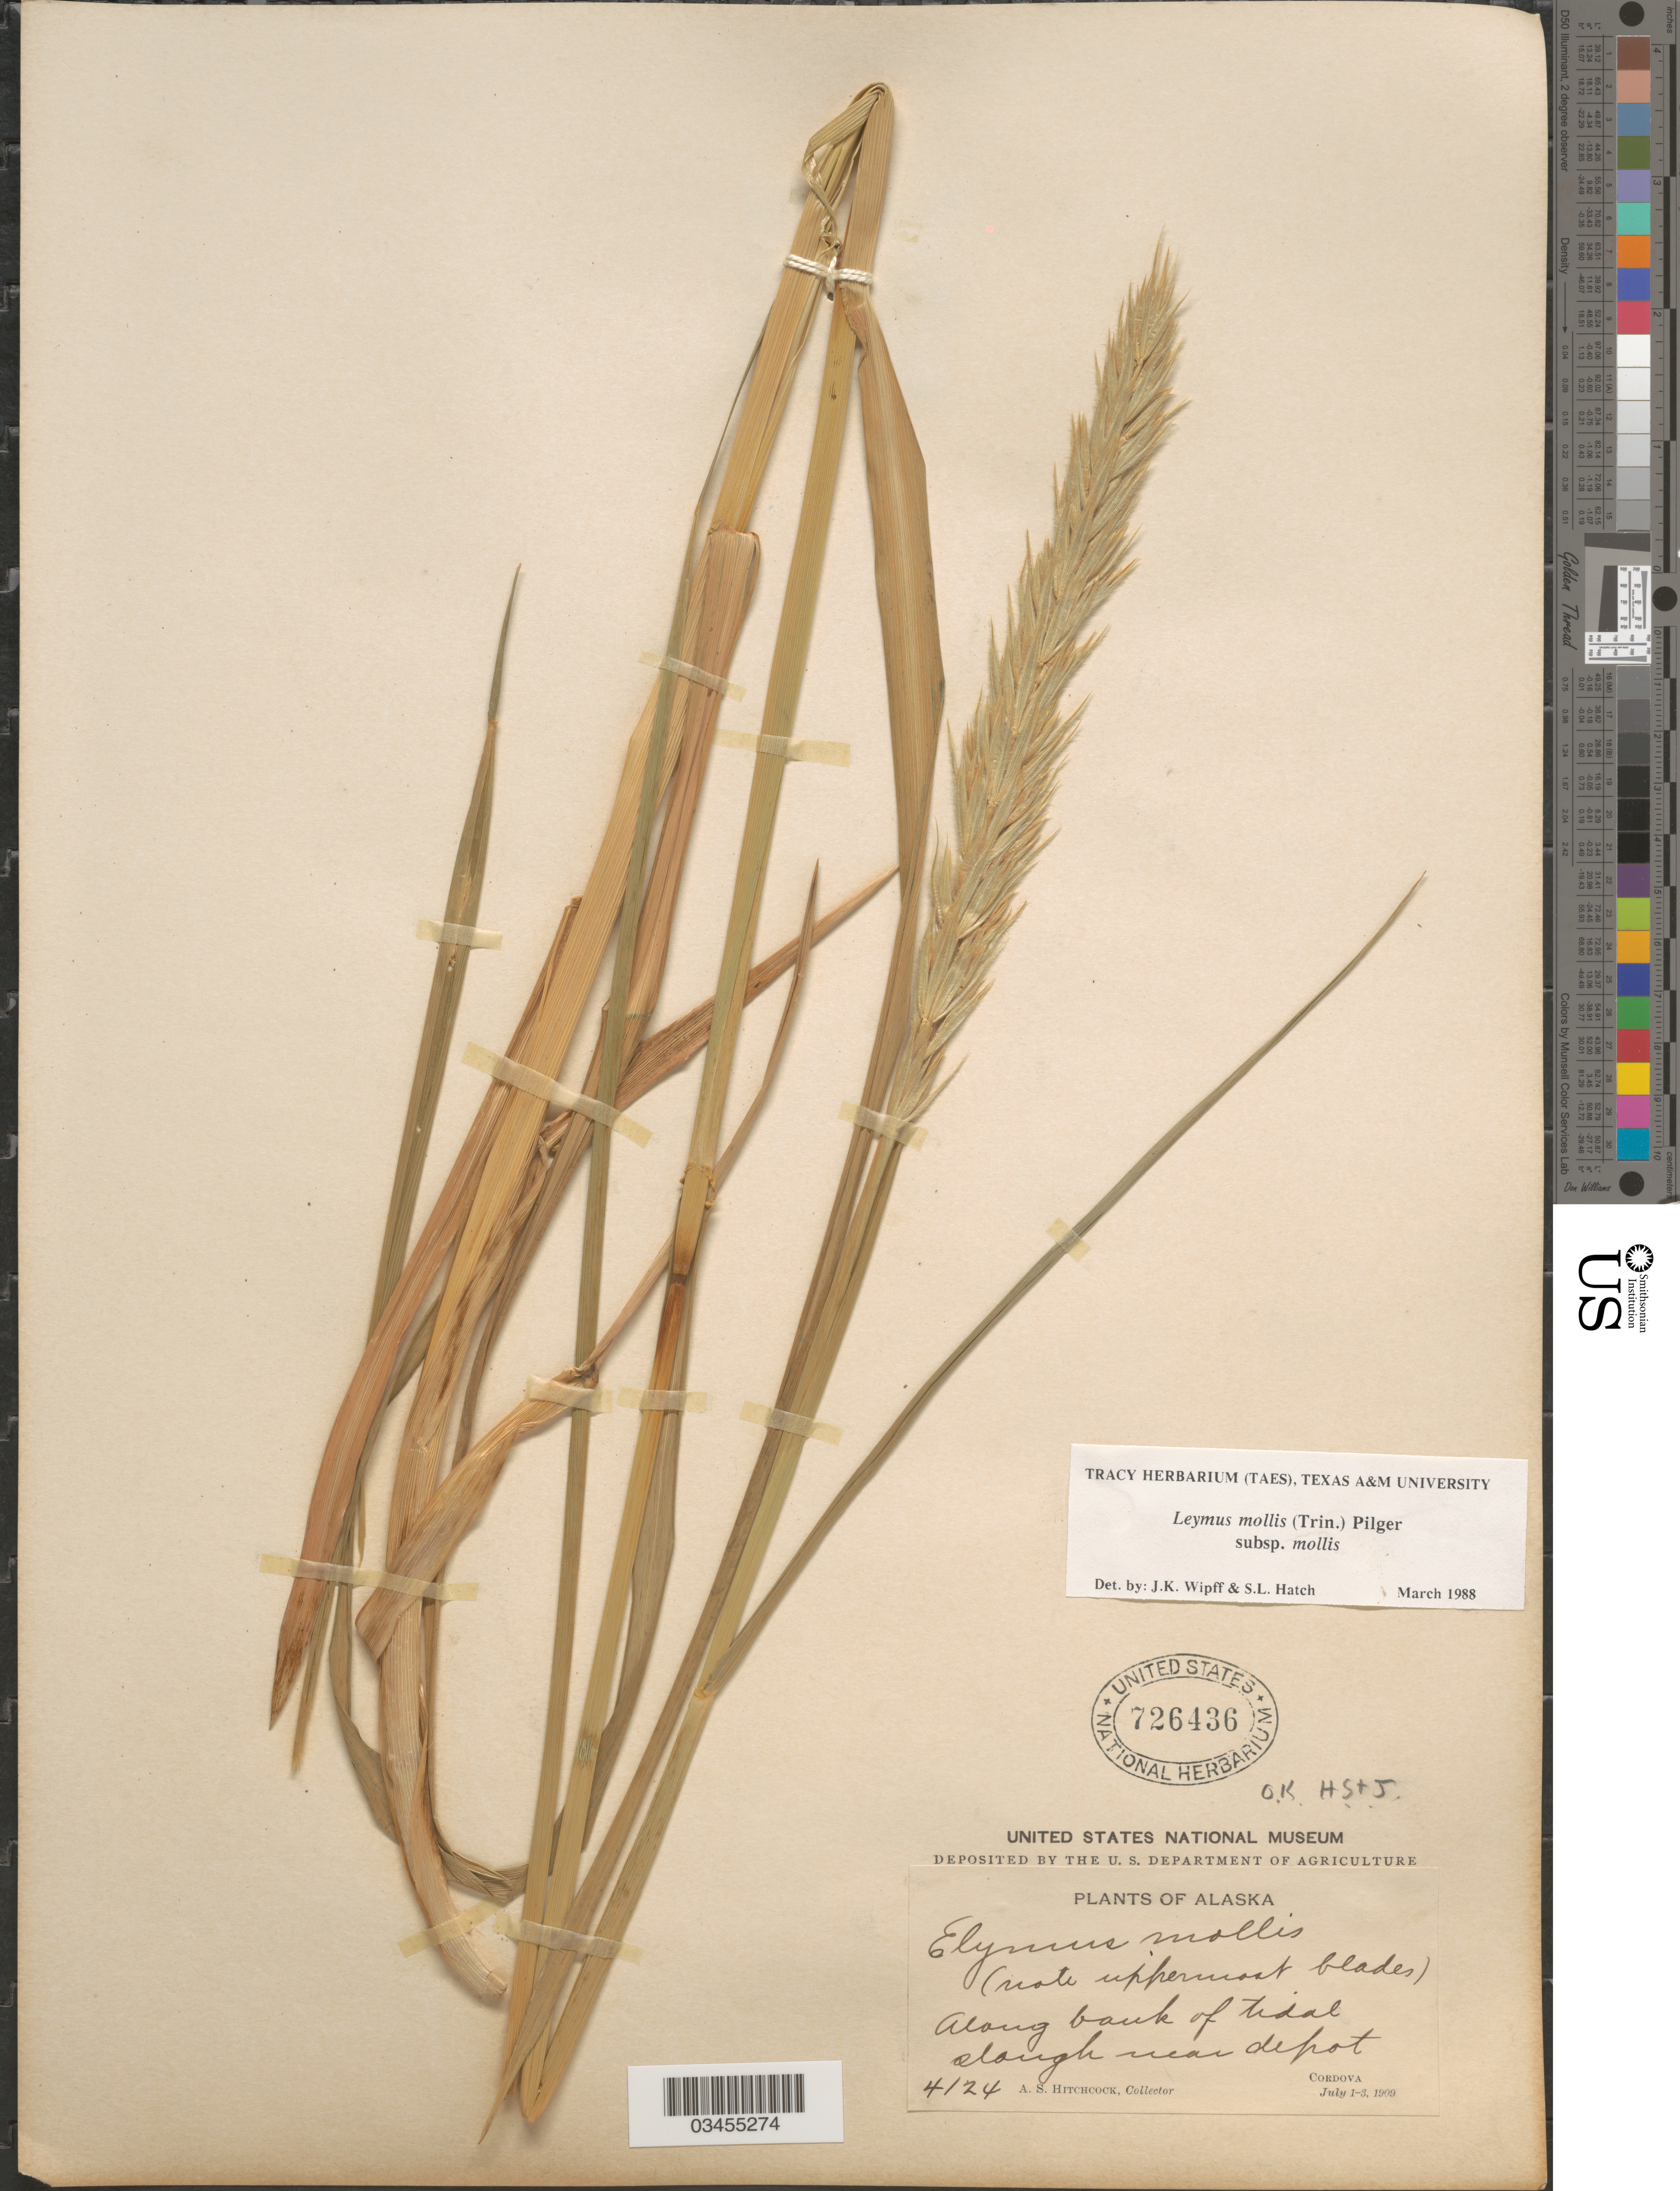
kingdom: Plantae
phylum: Tracheophyta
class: Liliopsida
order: Poales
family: Poaceae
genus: Leymus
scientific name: Leymus mollis subsp. mollis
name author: (Trin.) Pilg.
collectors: A. S. Hitchcock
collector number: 4124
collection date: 1909-07-01/1909-07-03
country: United States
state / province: Alaska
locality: Cordova.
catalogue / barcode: US 726436